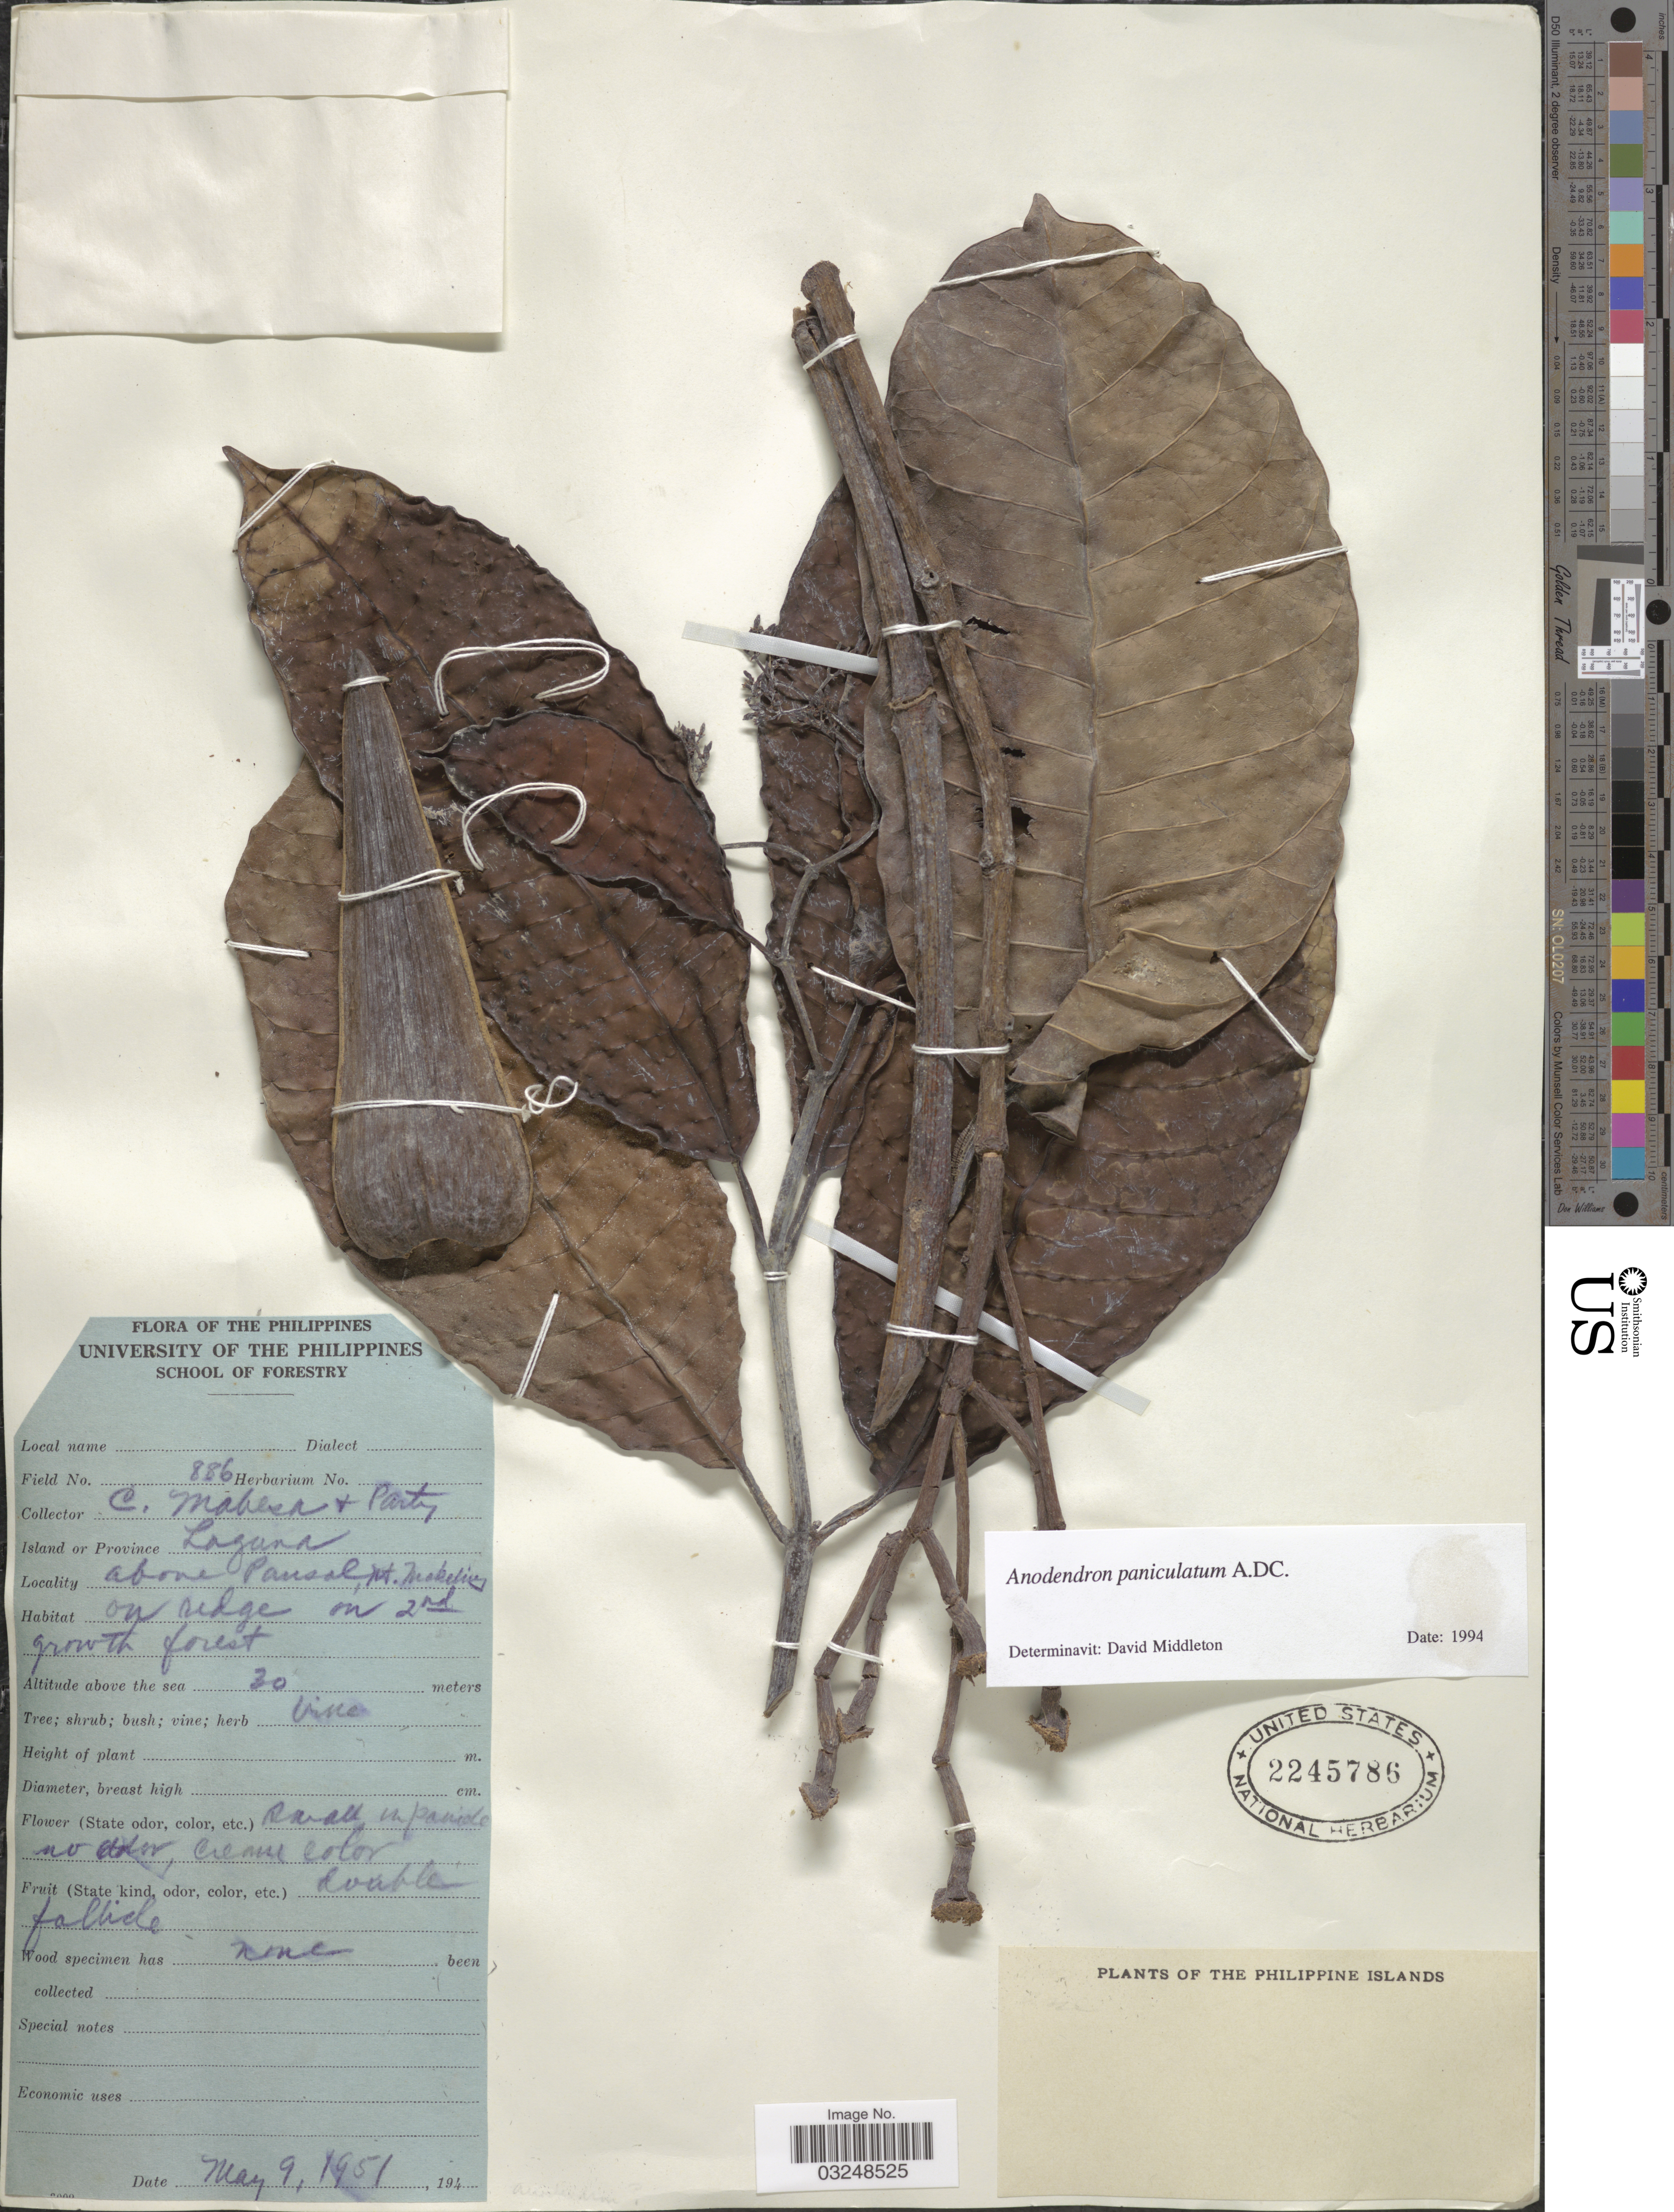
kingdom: Plantae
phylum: Tracheophyta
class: Magnoliopsida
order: Gentianales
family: Apocynaceae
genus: Anodendron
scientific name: Anodendron paniculatum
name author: A. DC.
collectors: C. Mabesa & et al.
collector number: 886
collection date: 1951-05-09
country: Philippines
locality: Island Laguna, above Pansal, Mt. Makeling.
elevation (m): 30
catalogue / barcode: US 2245786